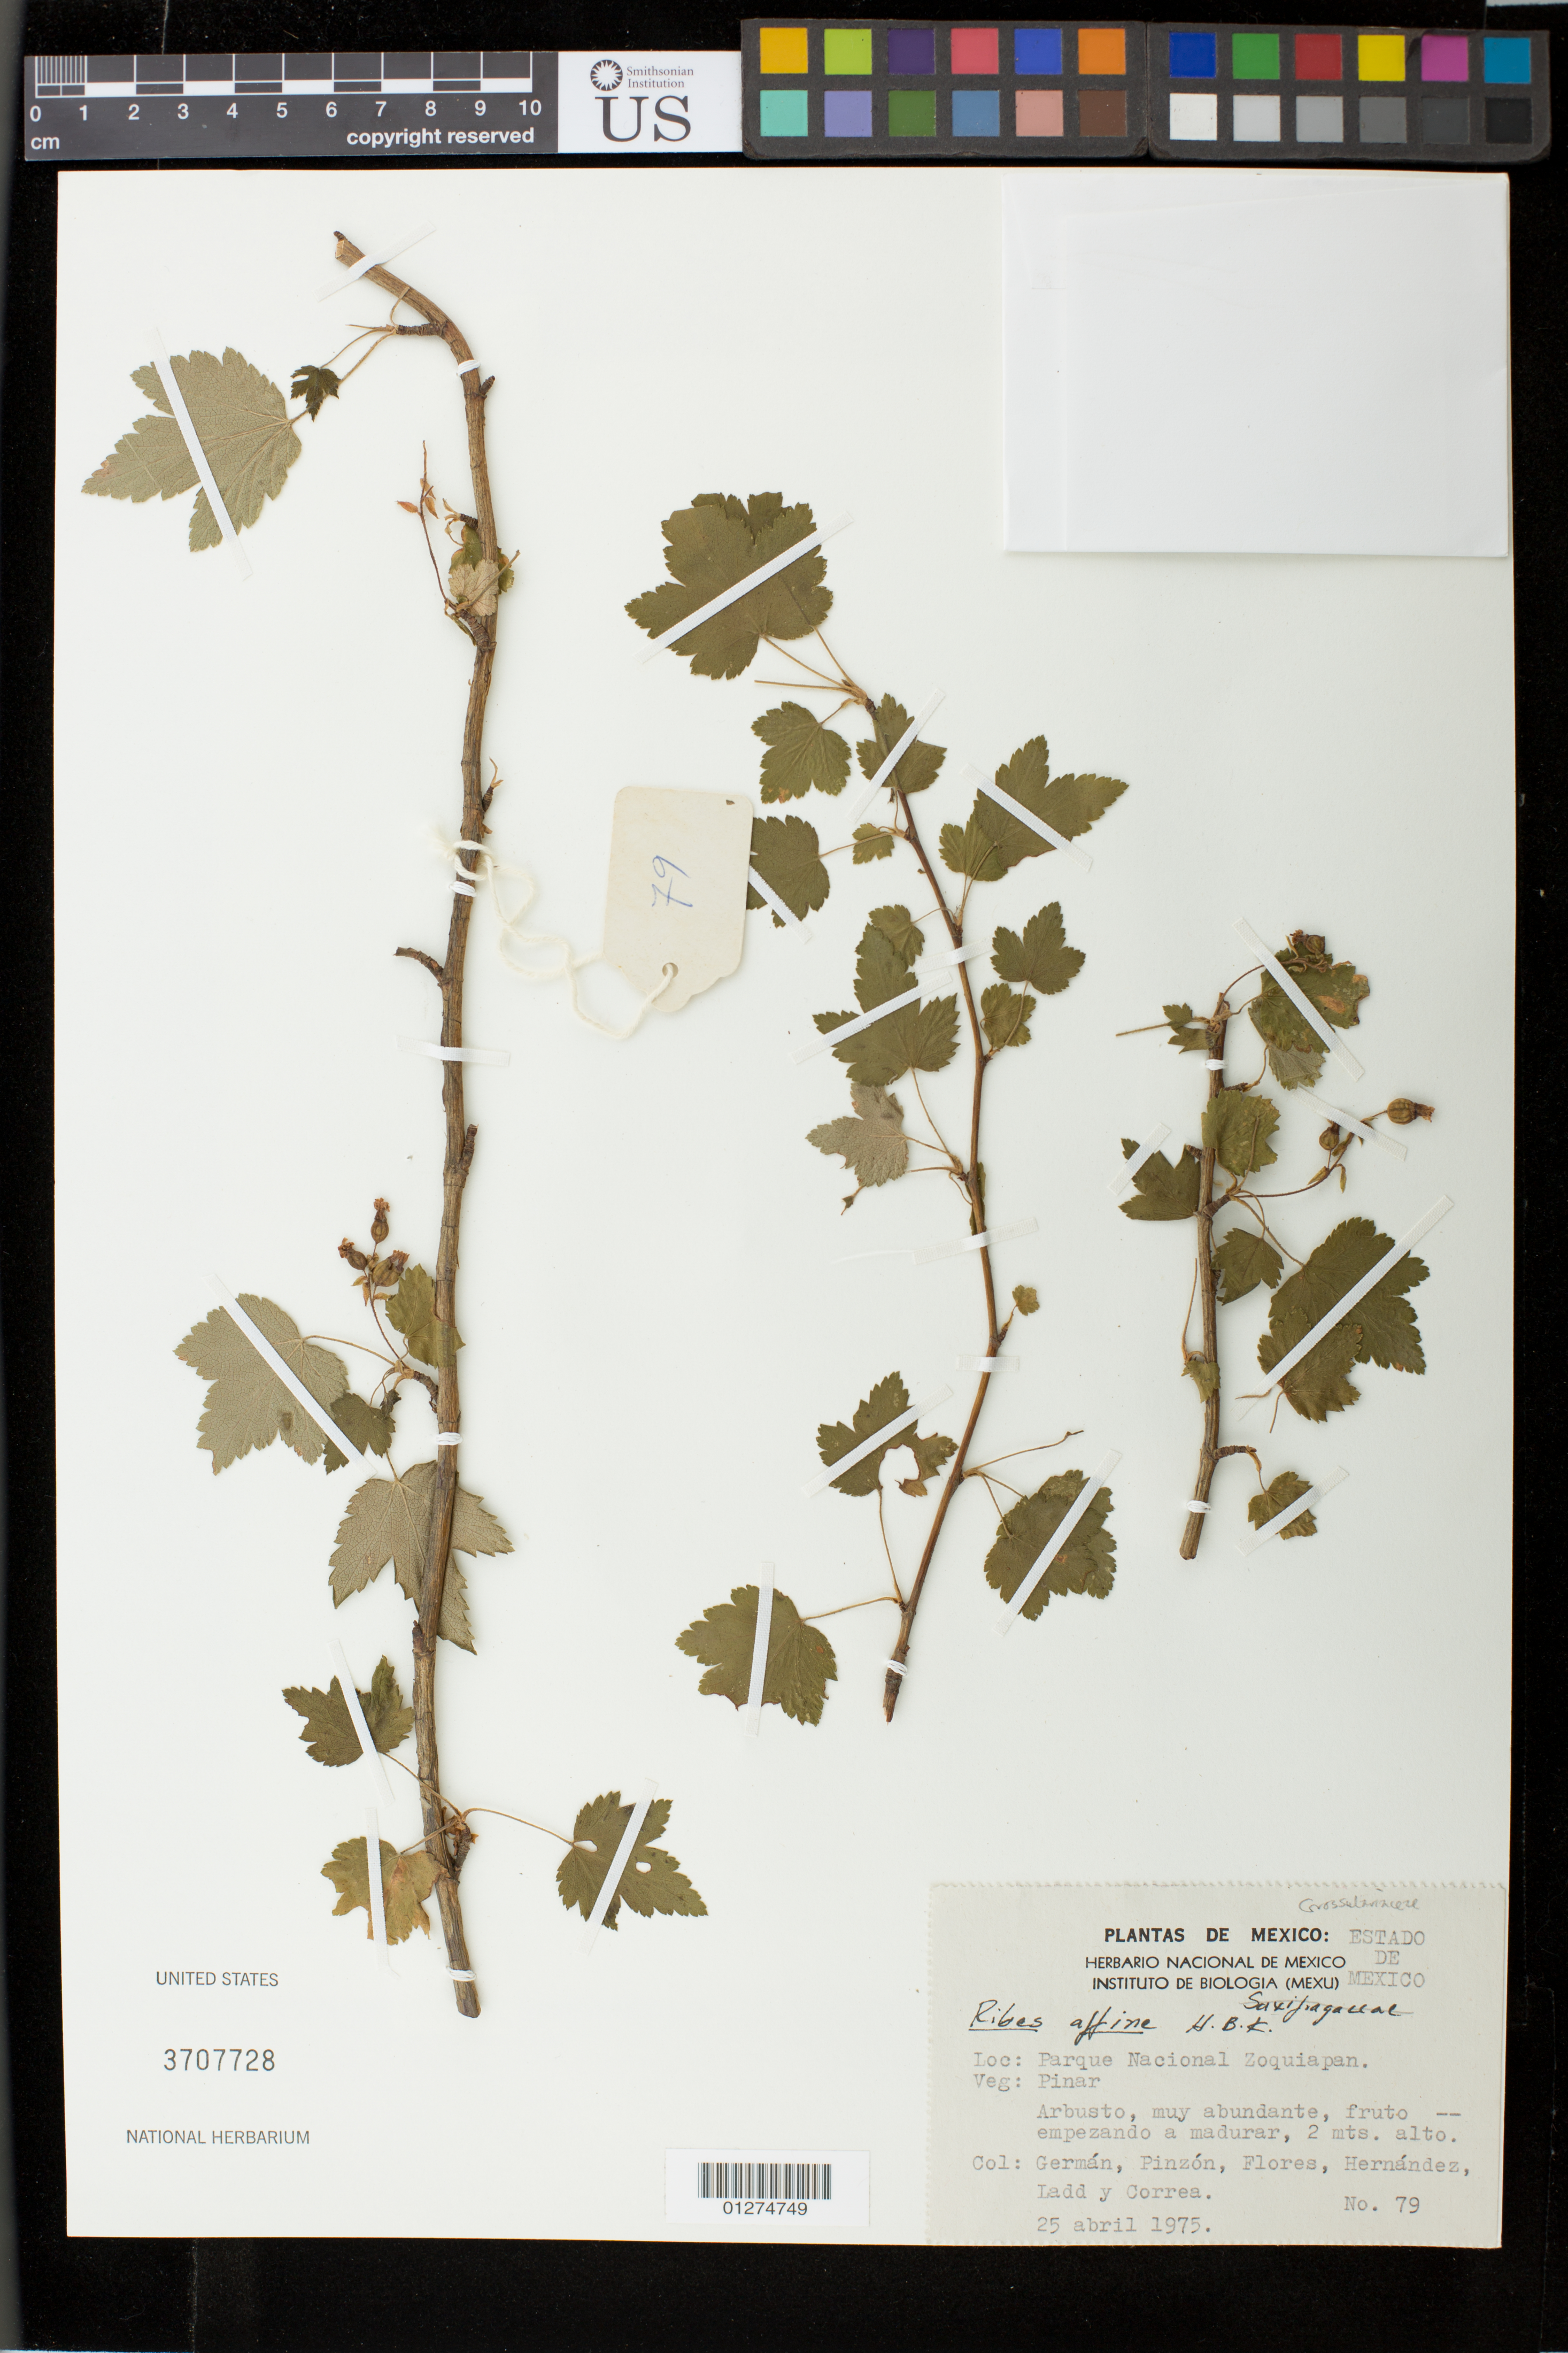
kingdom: Plantae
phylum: Tracheophyta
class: Magnoliopsida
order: Saxifragales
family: Grossulariaceae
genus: Ribes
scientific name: Ribes affine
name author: Kunth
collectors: -. German, -. Pinzón, -. Flores, -- Hernandez, -. Ladd & -. Correa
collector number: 79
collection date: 1975-04-25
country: Mexico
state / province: México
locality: Parque Nacional Zoquiapan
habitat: pinar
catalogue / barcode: US 3707728